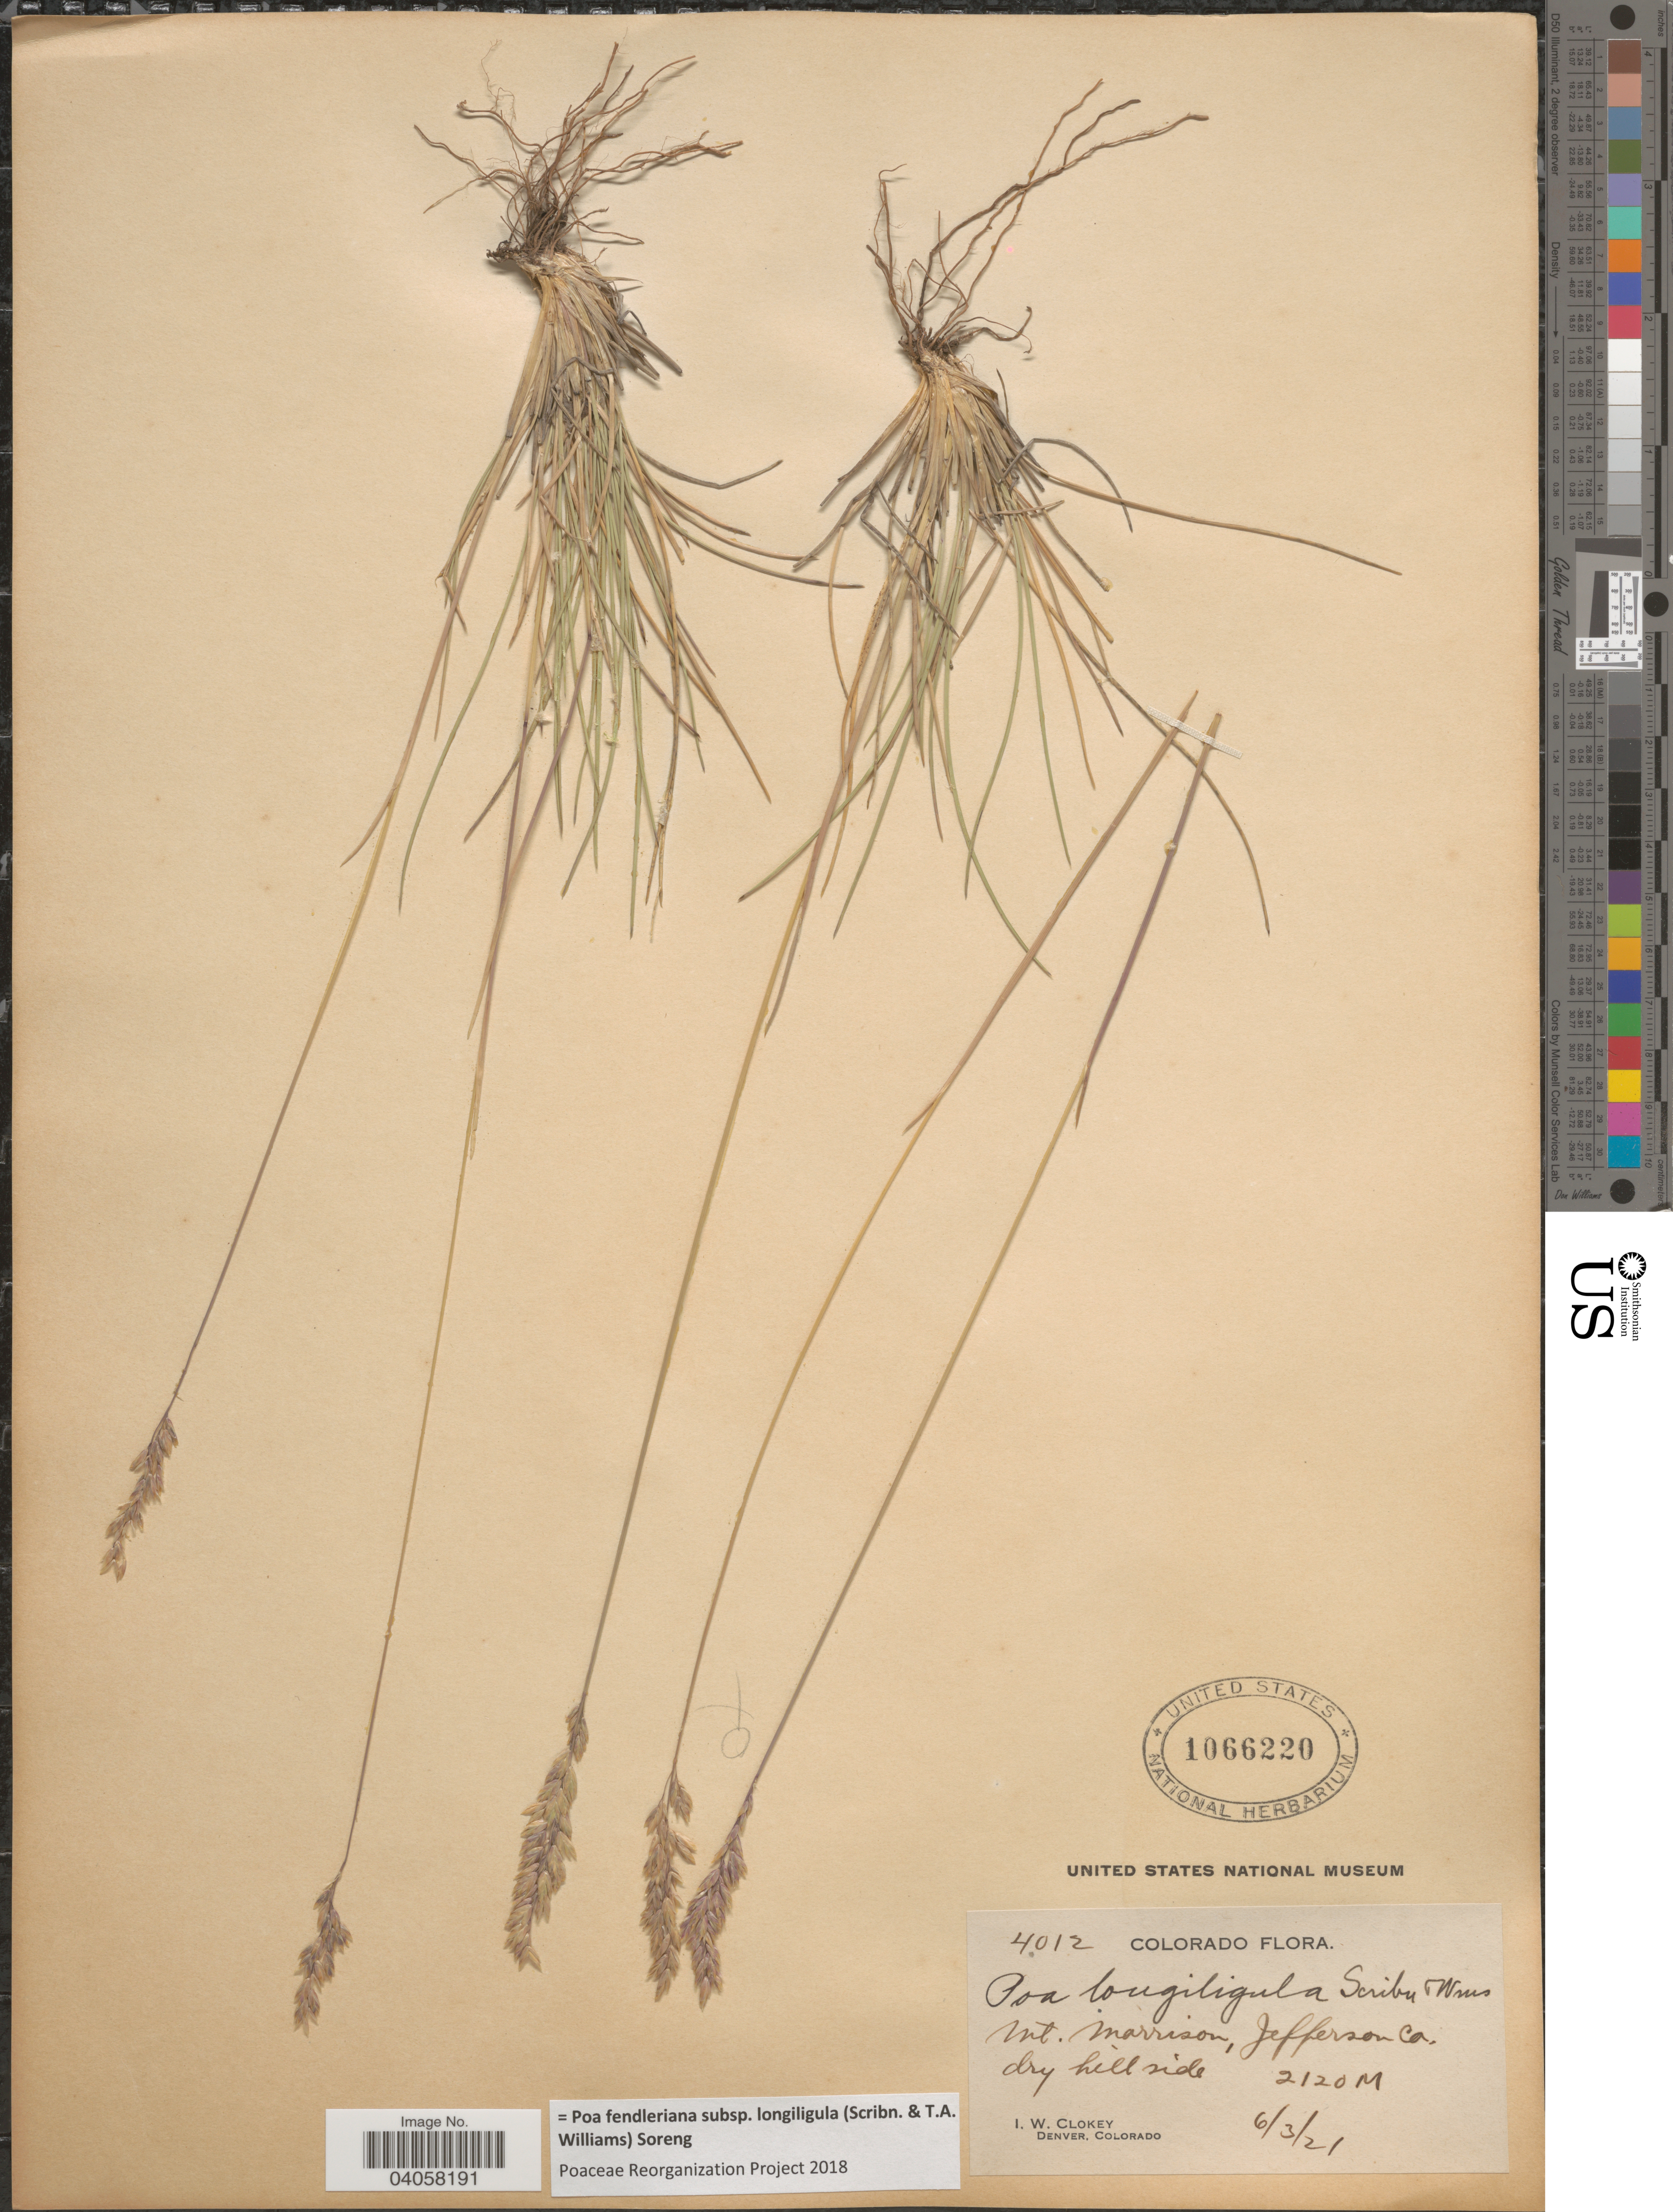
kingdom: Plantae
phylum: Tracheophyta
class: Liliopsida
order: Poales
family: Poaceae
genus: Poa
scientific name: Poa fendleriana subsp. longiligula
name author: (Scribn. & T.A. Williams) Soreng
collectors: I. W. Clokey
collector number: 4012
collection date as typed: Transcribed d/m/y: 3/6/21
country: United States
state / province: Colorado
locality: Mt. Morrison, Jefferson Co, dry hillside.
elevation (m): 2120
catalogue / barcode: US 1066220